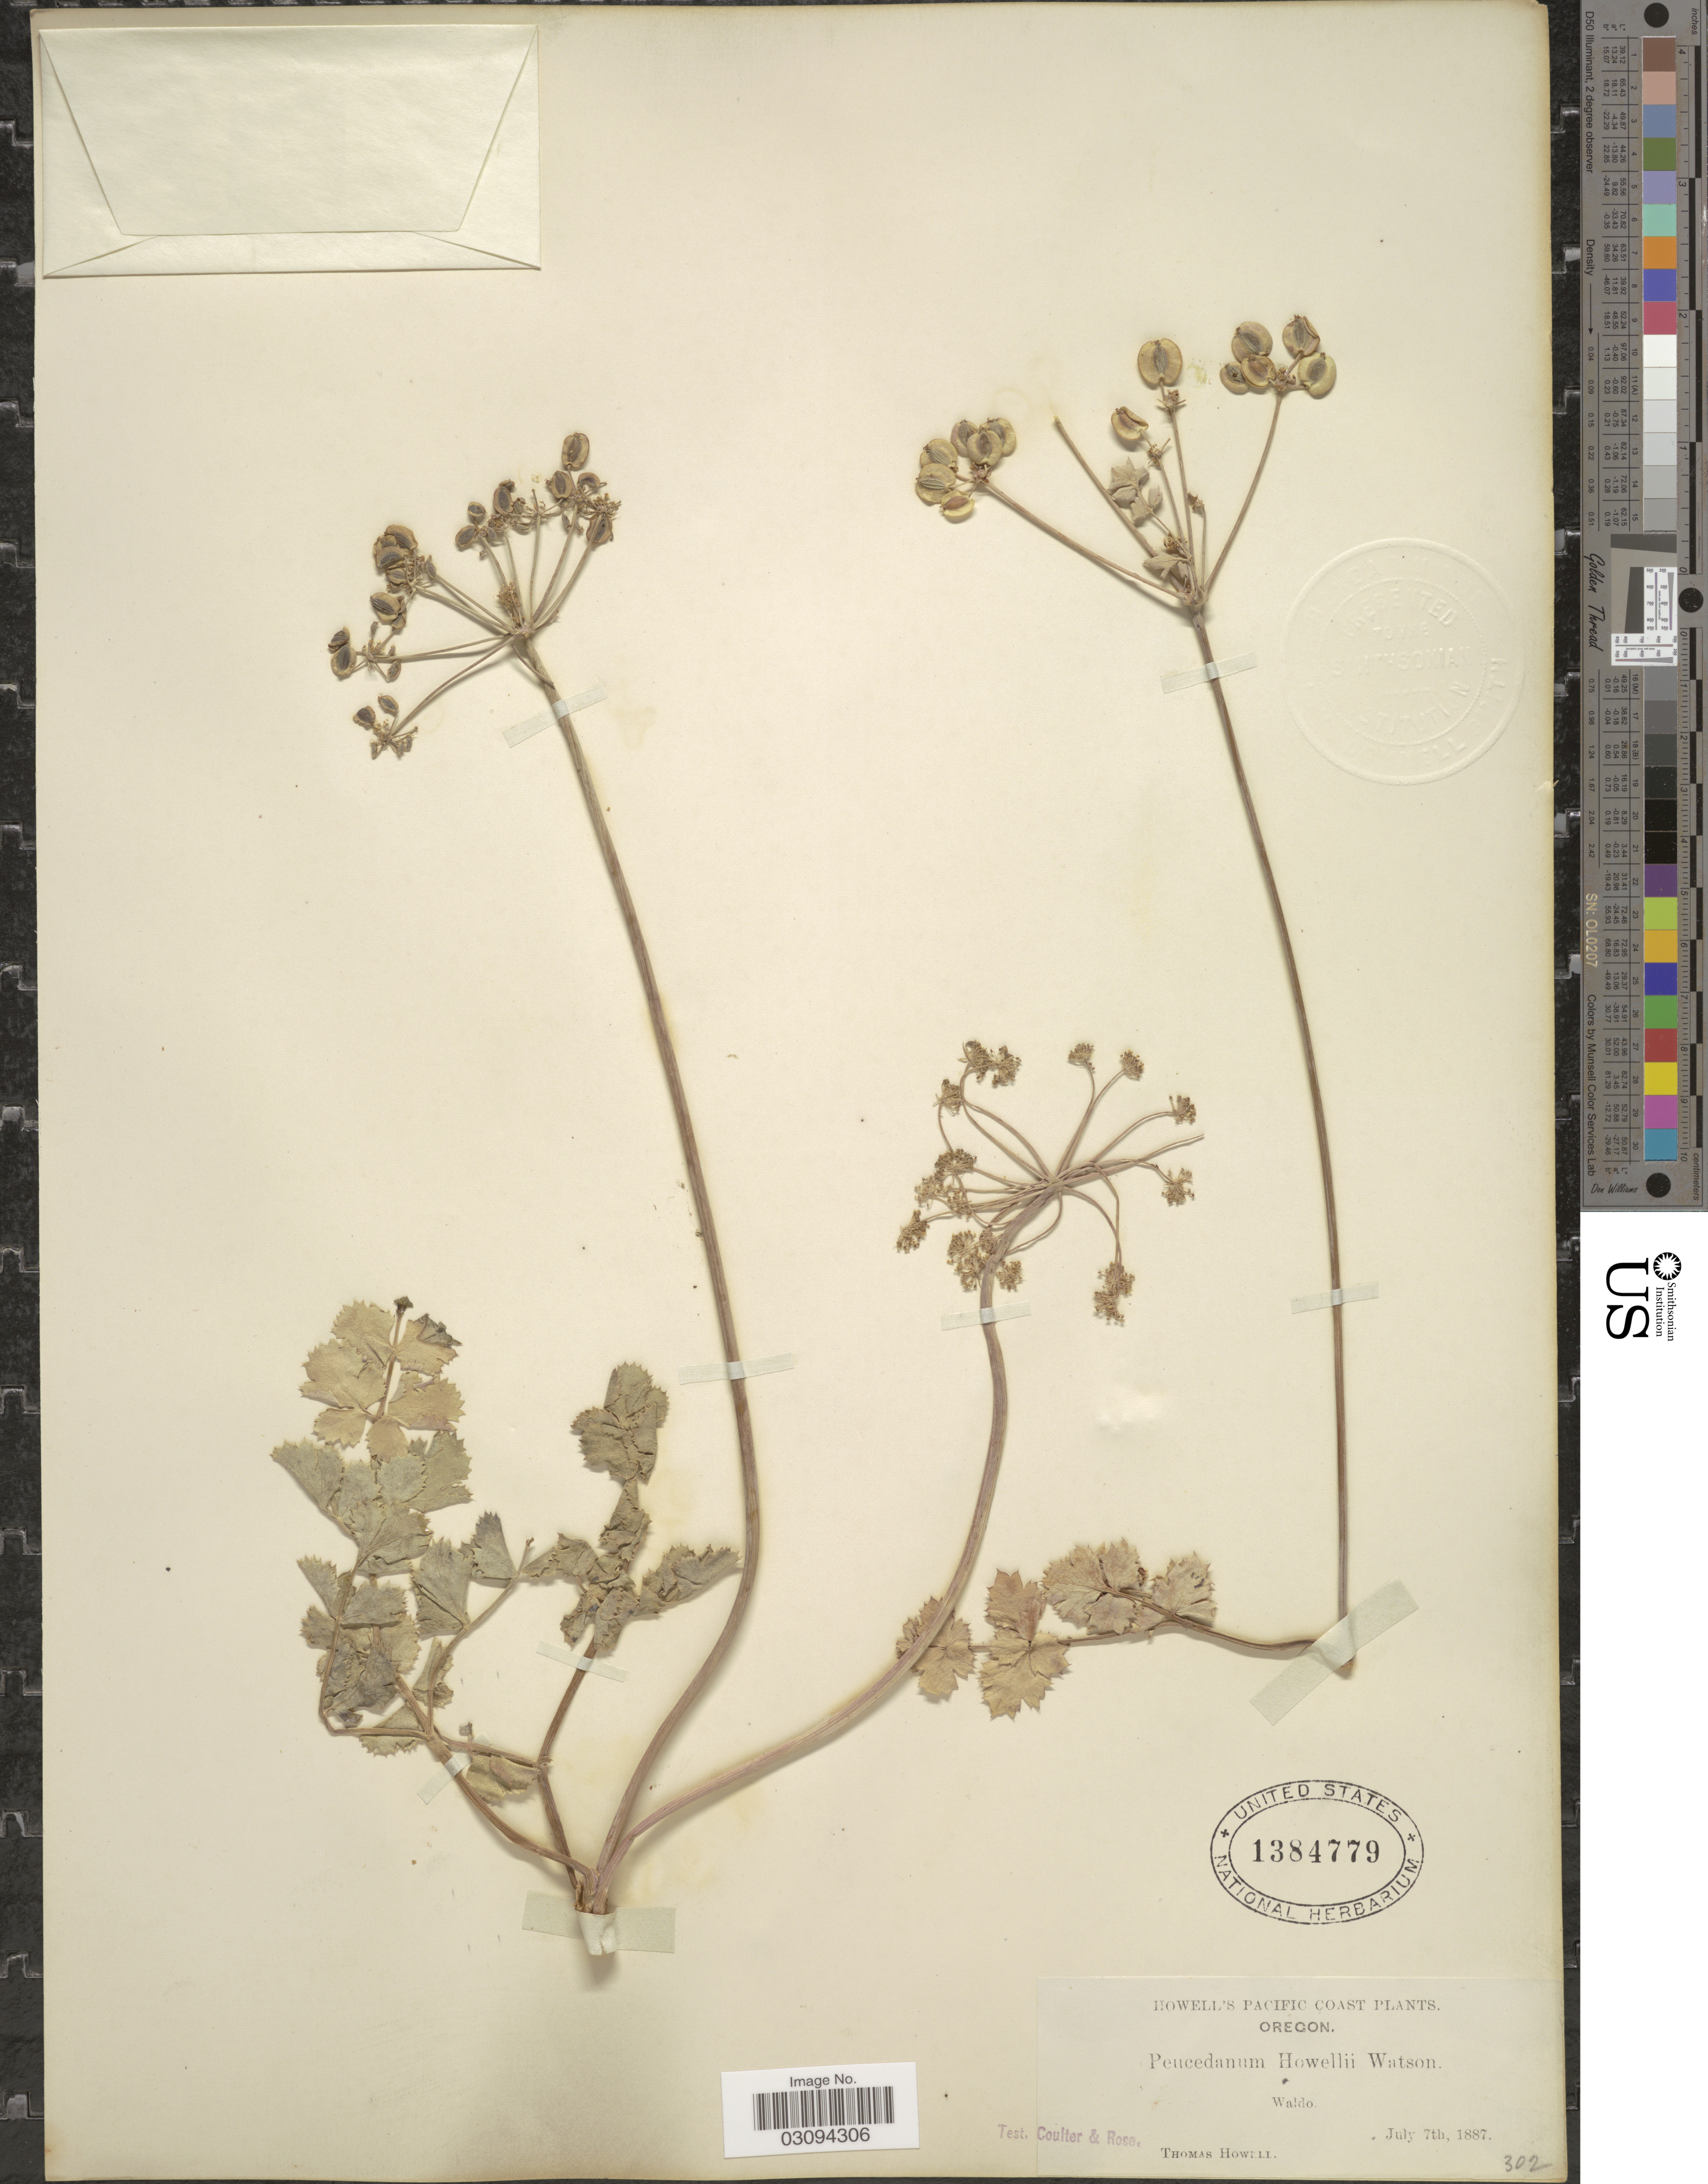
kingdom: Plantae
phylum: Tracheophyta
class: Magnoliopsida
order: Apiales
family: Apiaceae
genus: Lomatium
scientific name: Lomatium howellii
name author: (S. Watson) Jeps.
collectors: T. Howell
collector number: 302?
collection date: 1887-07-07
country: United States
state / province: Oregon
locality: Pacific Coast. Waldo.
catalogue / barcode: US 1384779